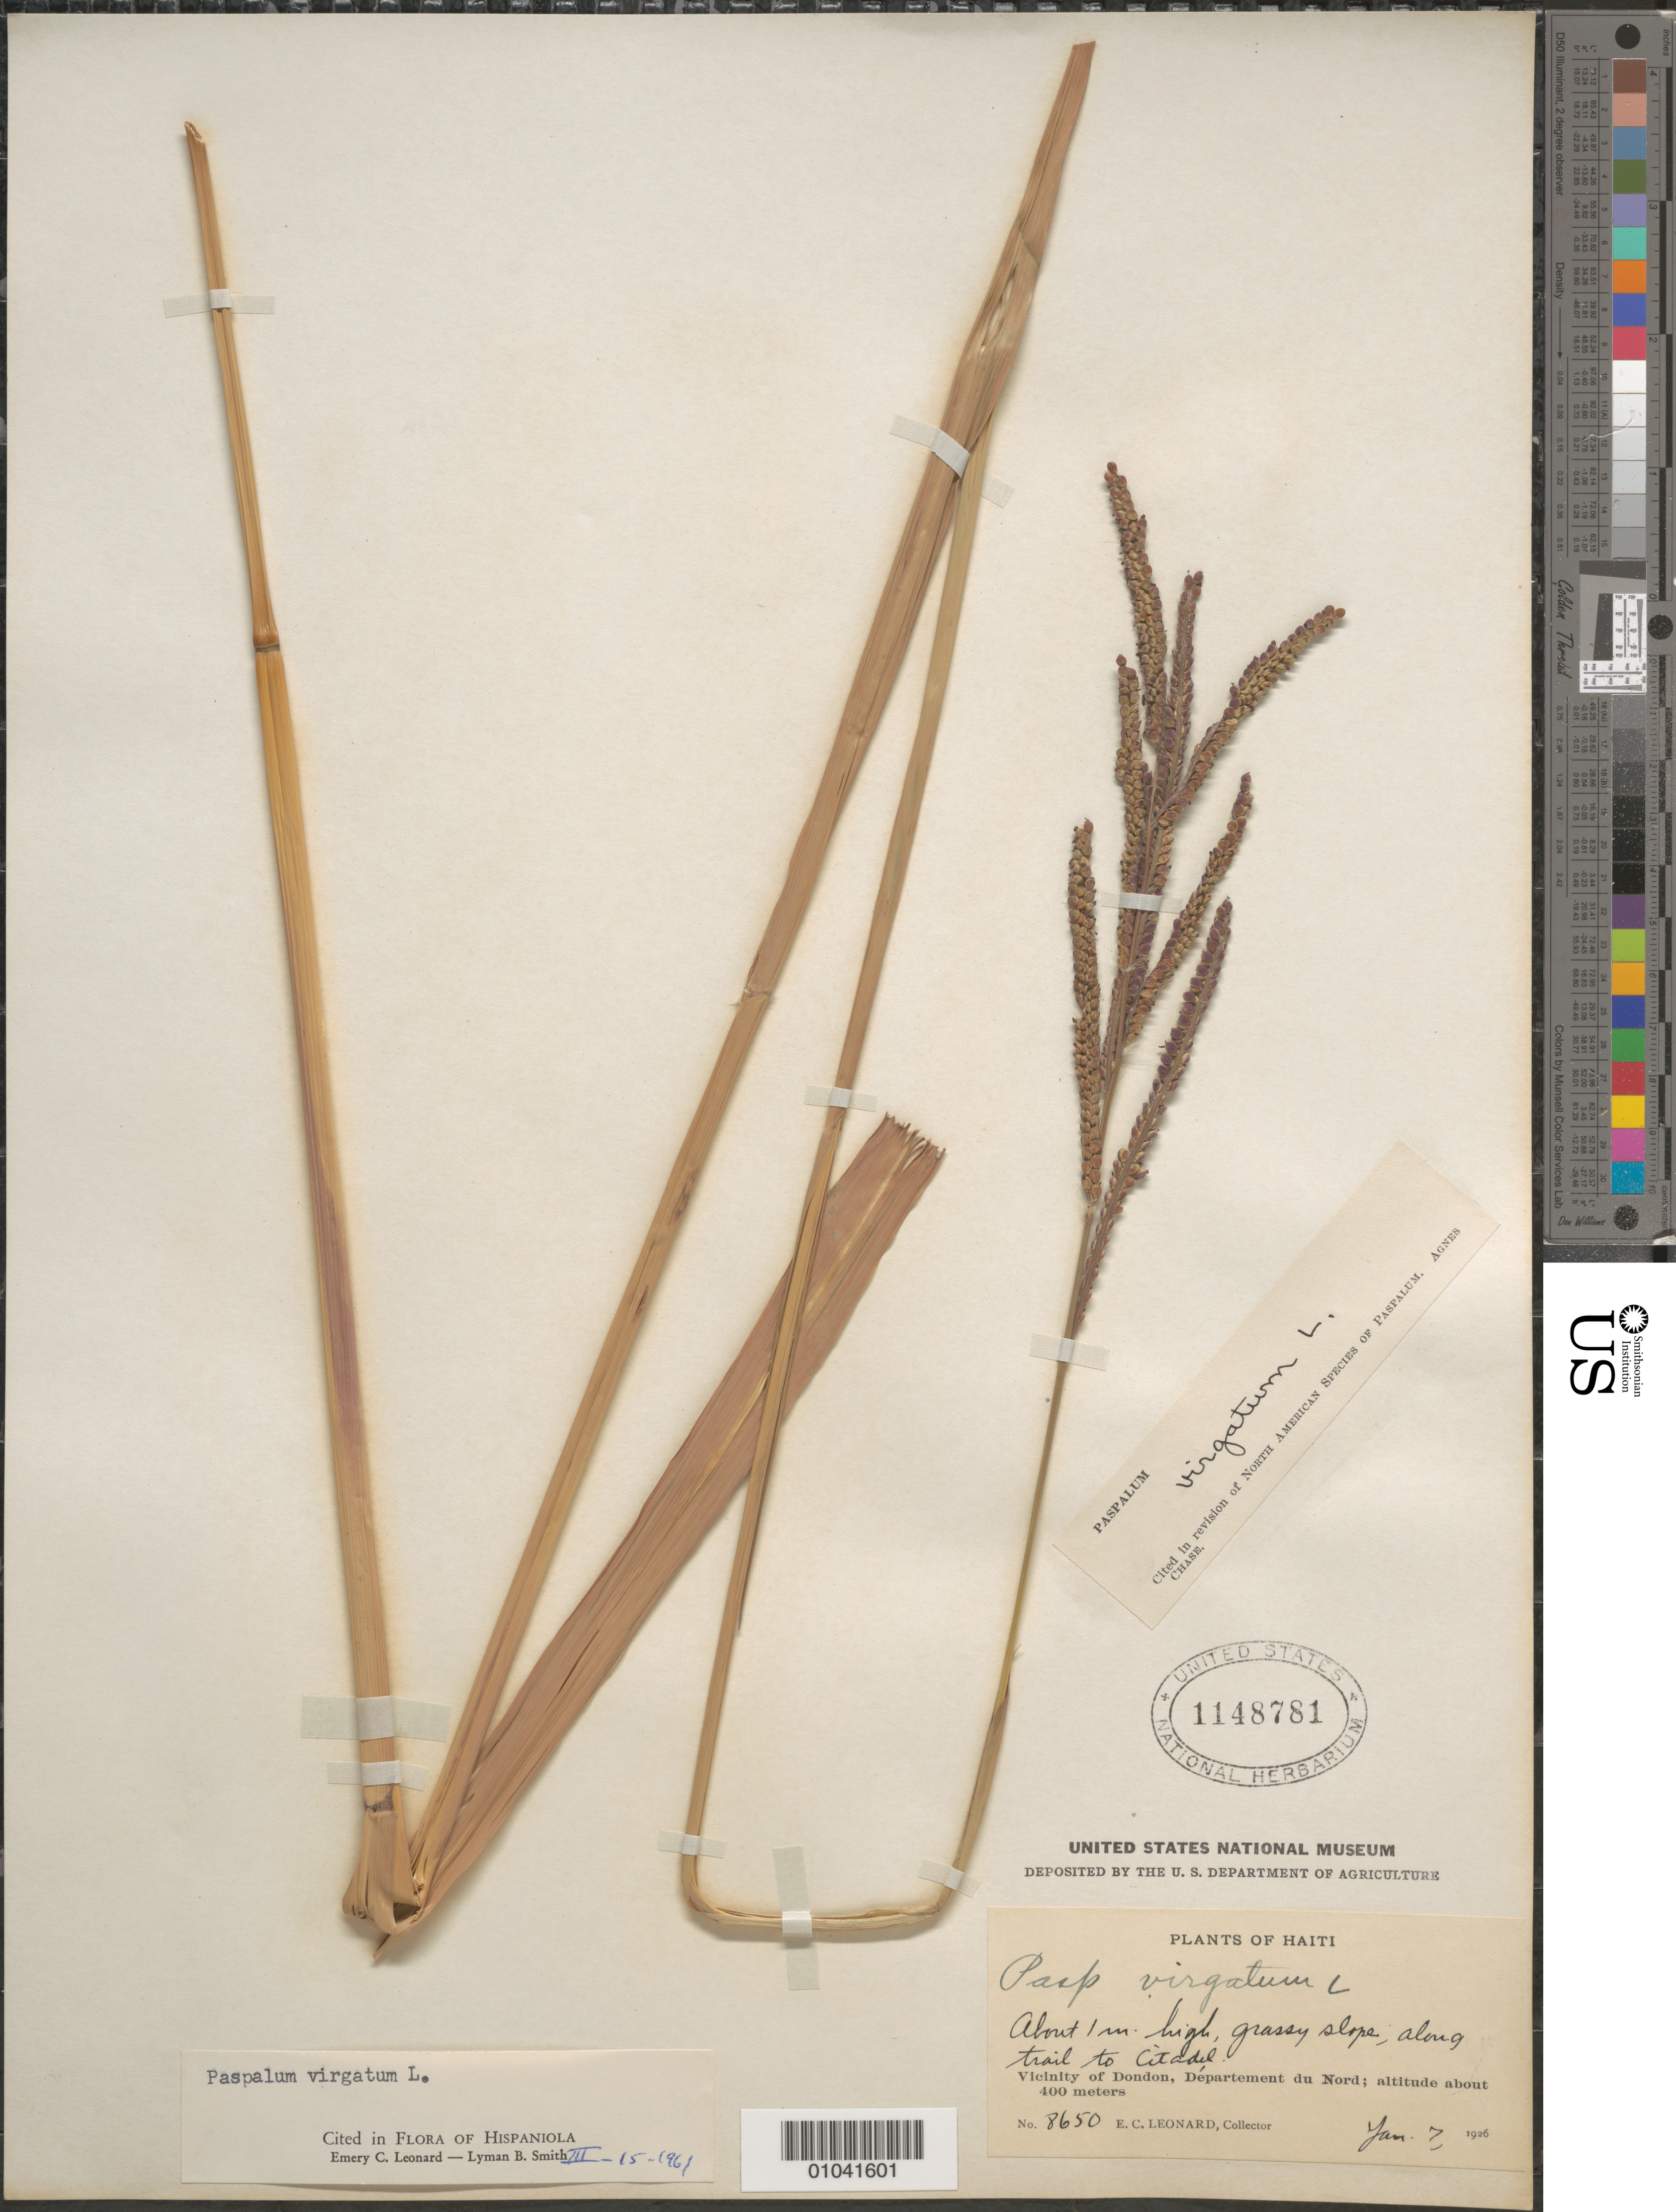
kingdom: Plantae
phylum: Tracheophyta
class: Liliopsida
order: Poales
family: Poaceae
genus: Paspalum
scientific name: Paspalum virgatum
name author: L.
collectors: E. C. Leonard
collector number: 8650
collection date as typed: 07 Jan 1926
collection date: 1926-01-07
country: Haiti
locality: Vicinity of Dondon, Departement du Nord, along trail to Citadel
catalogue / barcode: US 1148781